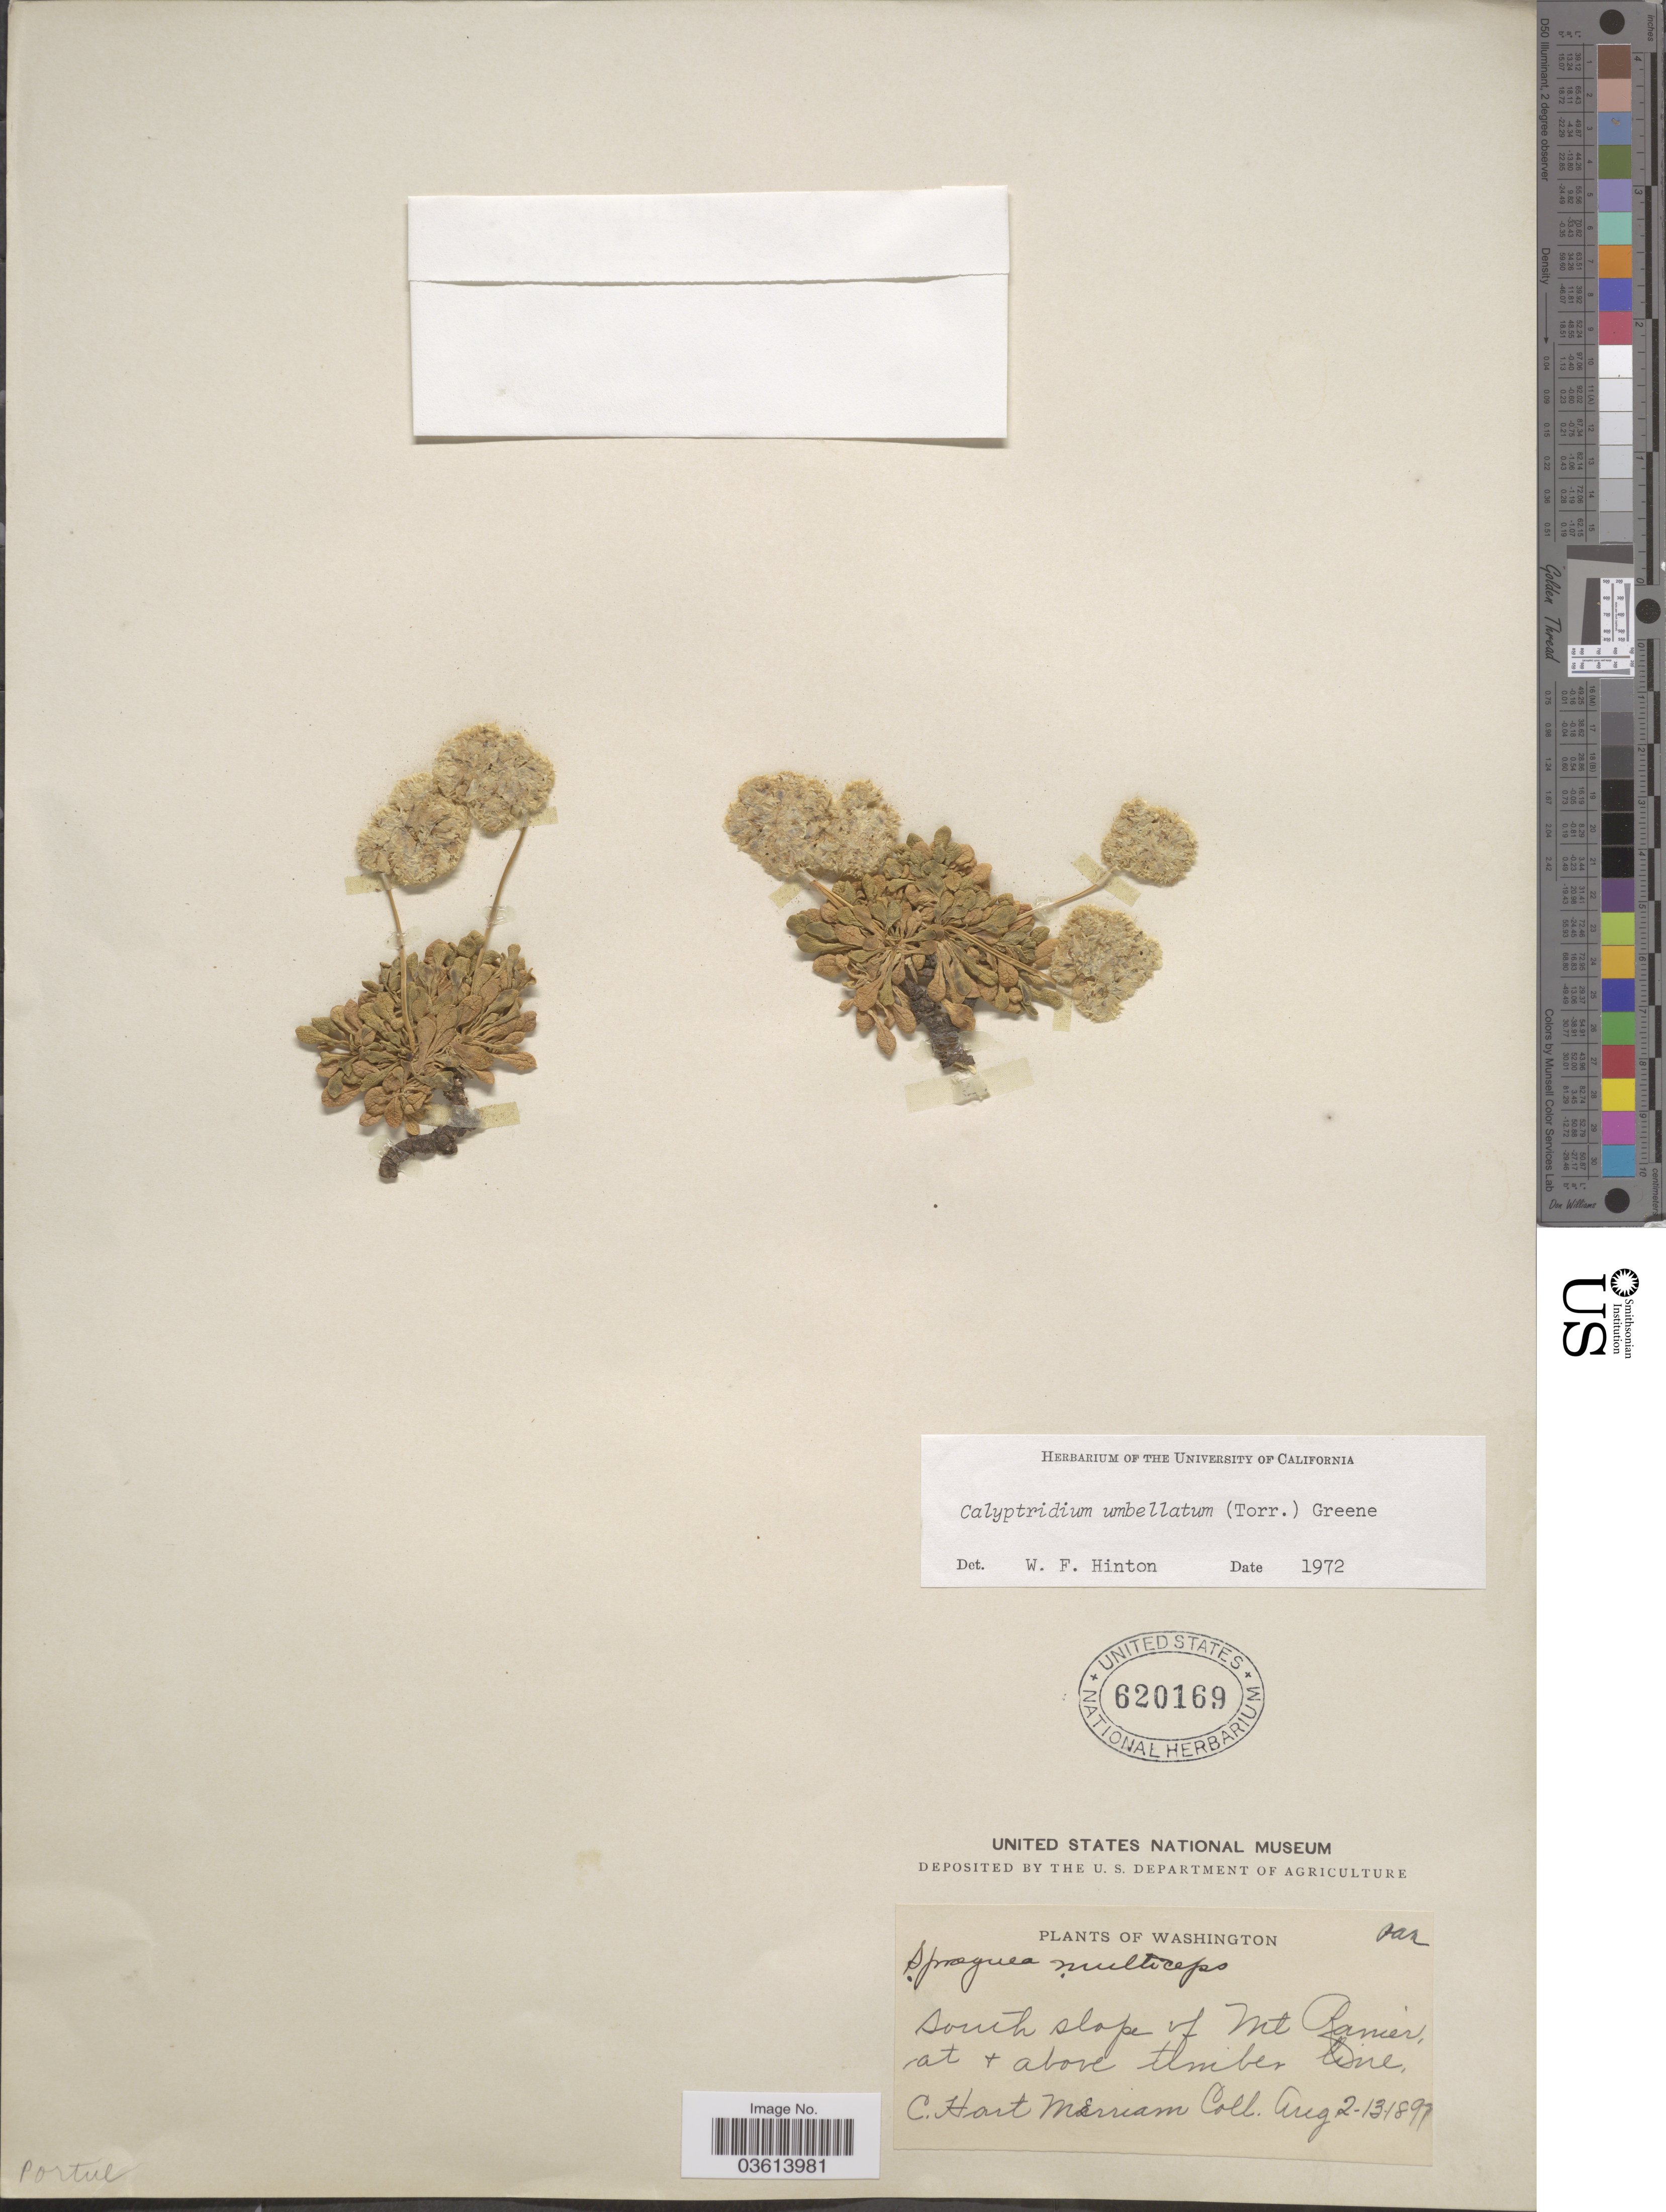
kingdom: Plantae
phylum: Tracheophyta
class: Magnoliopsida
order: Caryophyllales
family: Montiaceae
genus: Calyptridium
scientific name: Calyptridium umbellatum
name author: (Torr.) Greene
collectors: C. Merriam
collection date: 1897-08-02/1897-08-13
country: United States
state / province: Washington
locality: South slope of Mt. Rainier, at & above timber line.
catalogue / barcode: US 620169